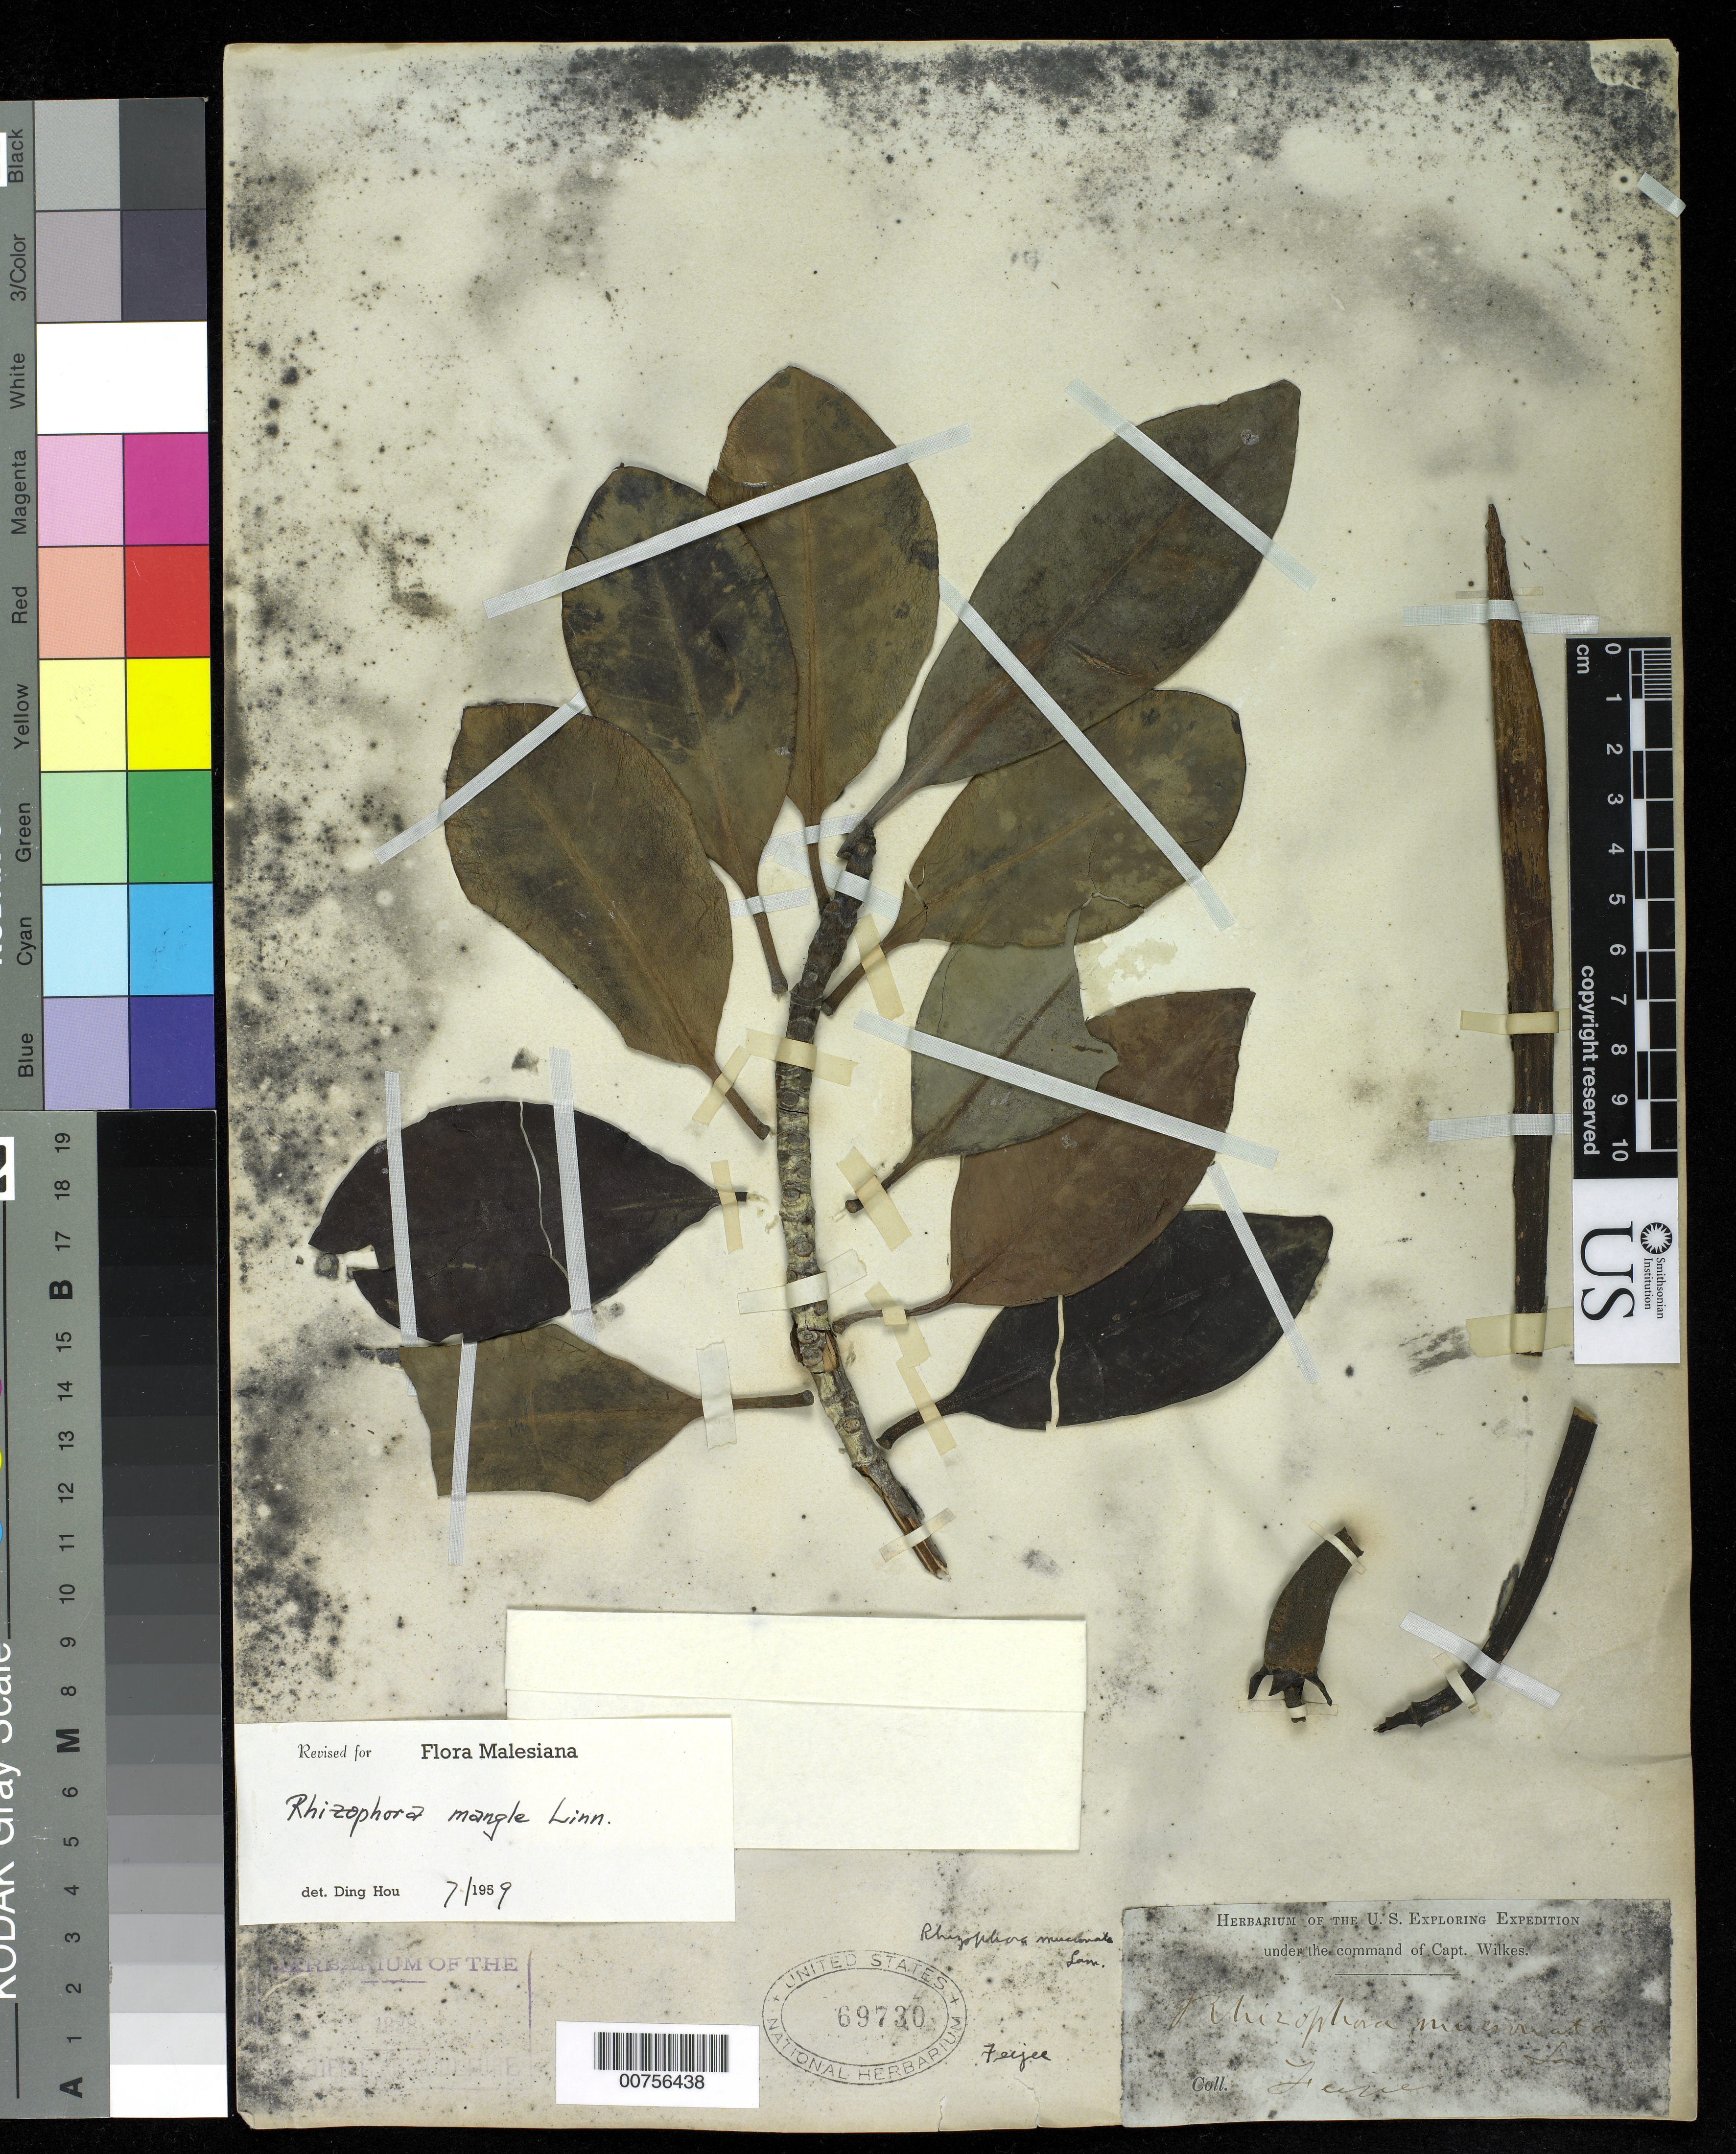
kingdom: Plantae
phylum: Tracheophyta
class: Magnoliopsida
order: Malpighiales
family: Rhizophoraceae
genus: Rhizophora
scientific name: Rhizophora mangle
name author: L.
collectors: Wilkes Explor. Exped.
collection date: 1838/1842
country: Fiji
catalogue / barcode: US 69730